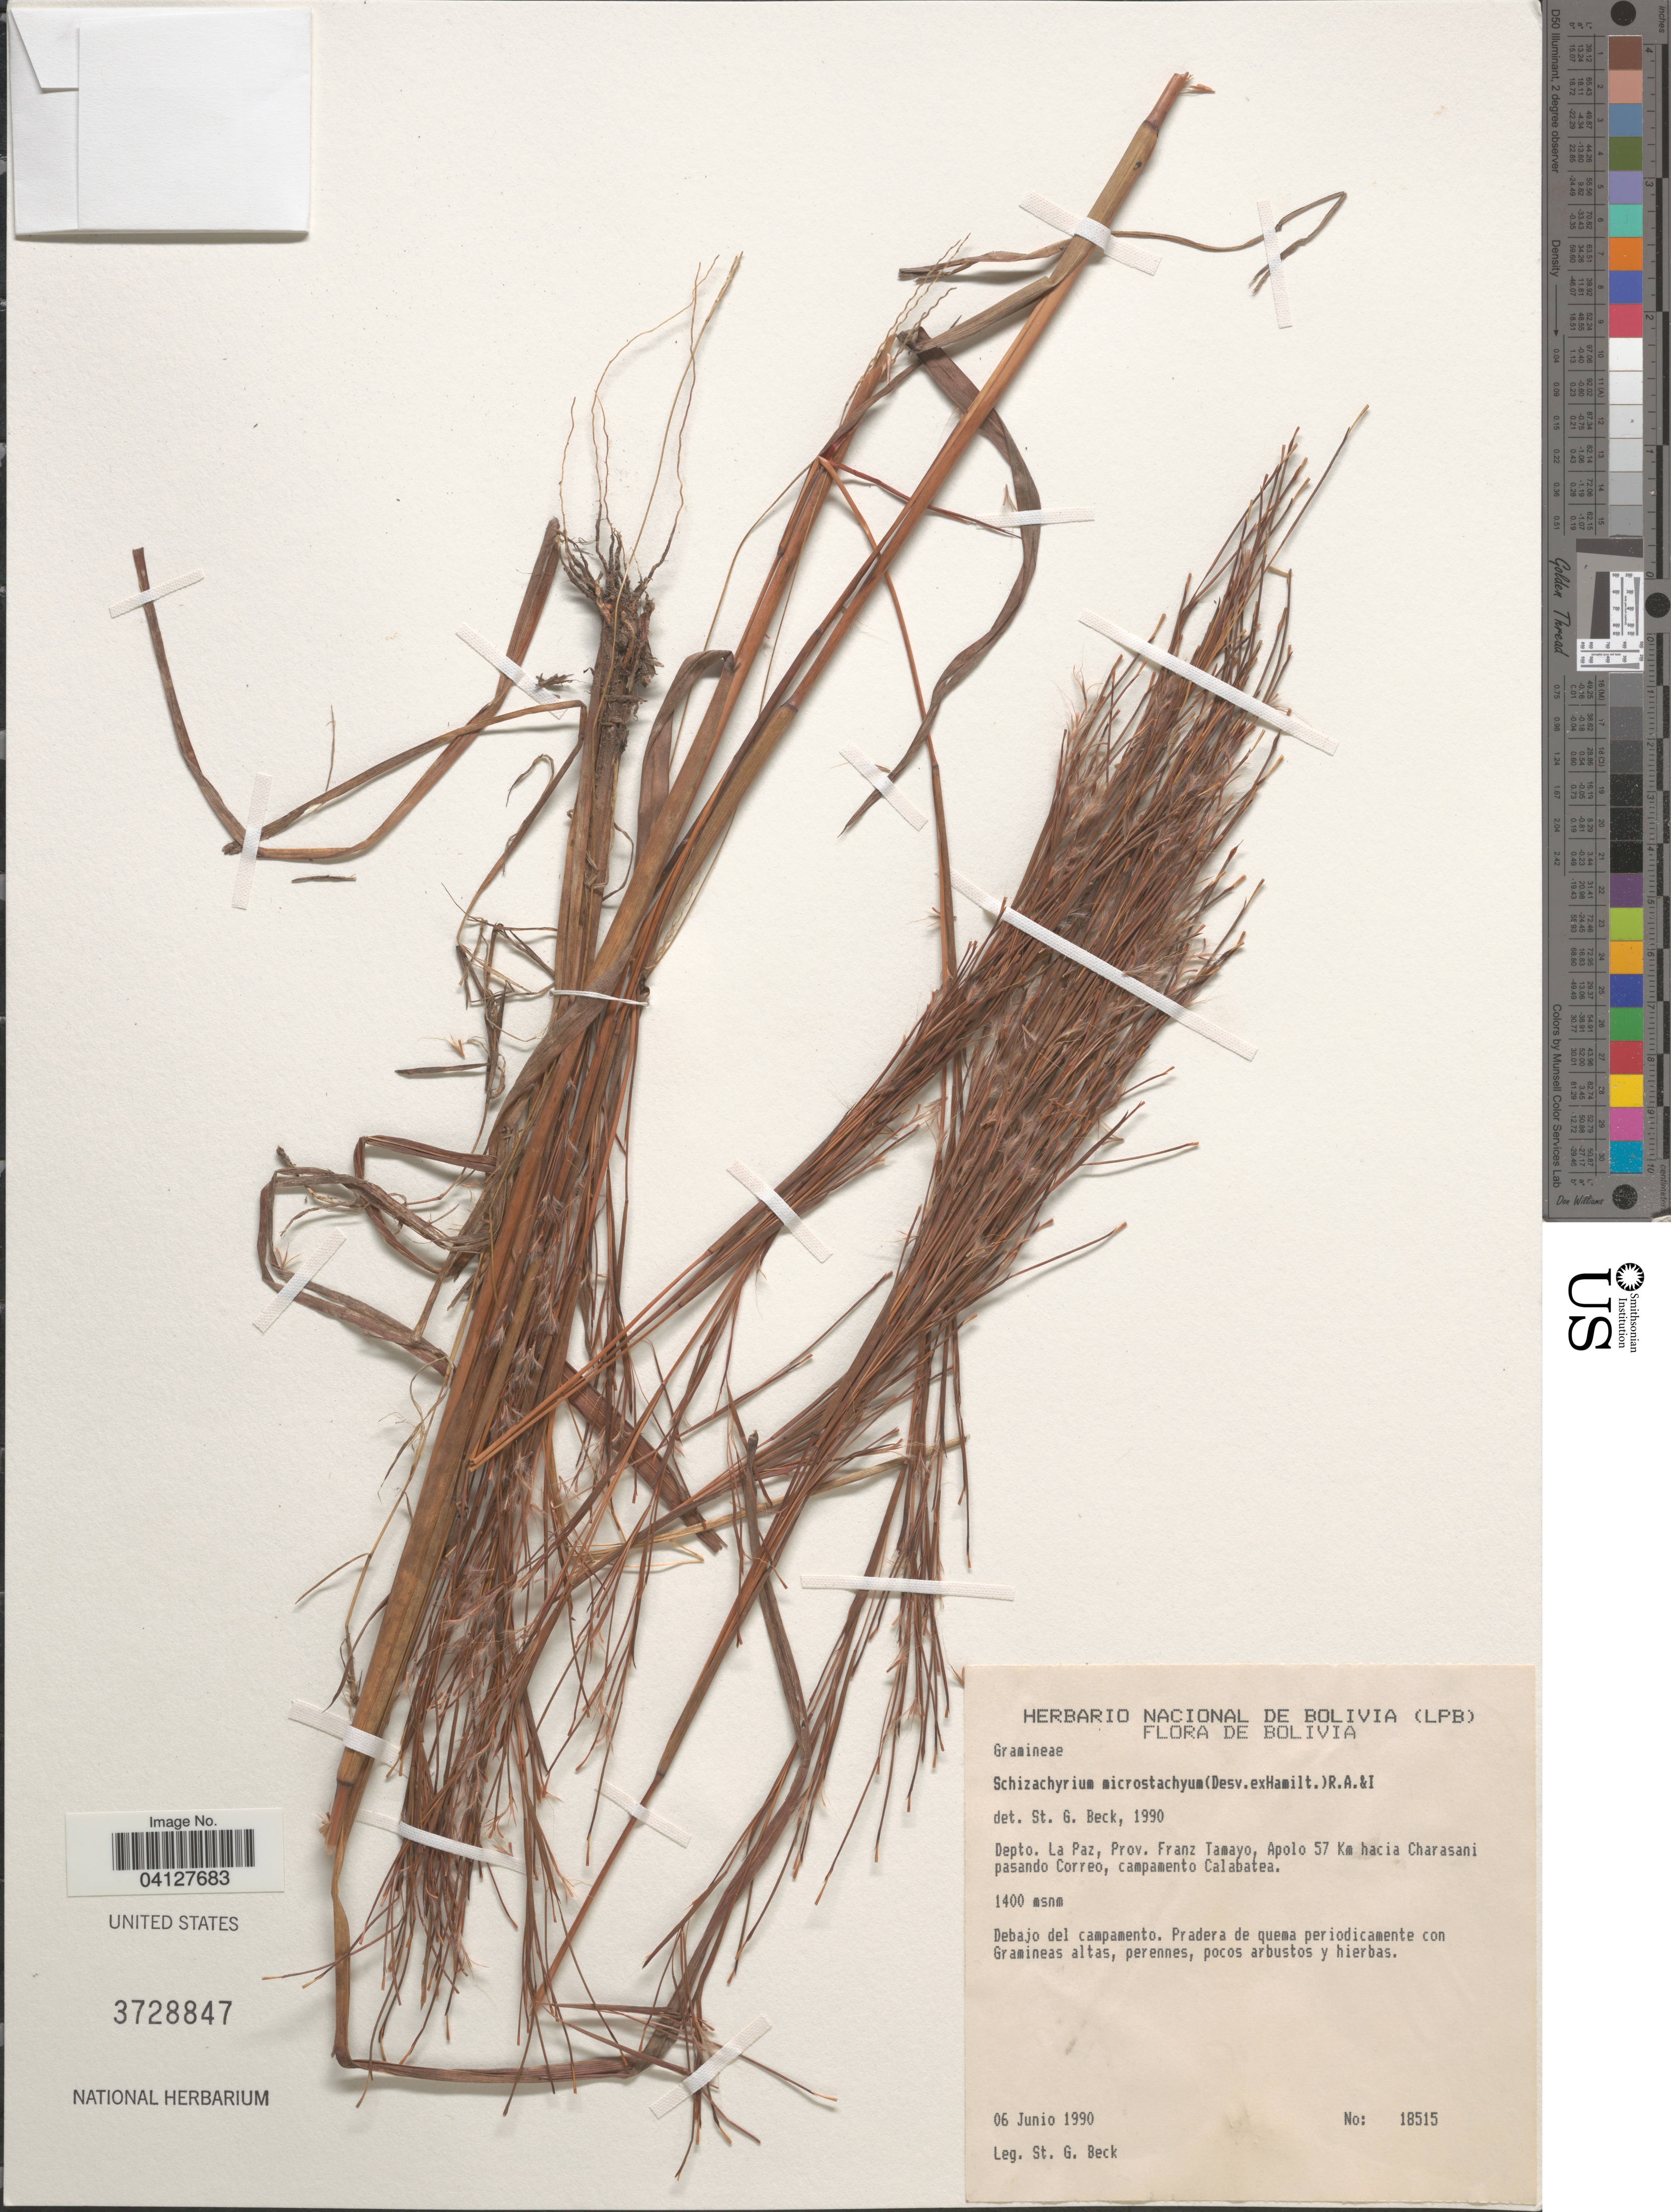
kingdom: Plantae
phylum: Tracheophyta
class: Liliopsida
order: Poales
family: Poaceae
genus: Schizachyrium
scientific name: Schizachyrium microstachyum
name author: (Desv. ex Ham.) Roseng. et al.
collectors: S. G. Beck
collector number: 18515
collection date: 1990-06-06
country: Bolivia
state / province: La Paz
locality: Depto. La Paz, Prov. Franz Tamayo, Apolo 57 Km hacia Charasani pasando Correo, campamento Calabatea.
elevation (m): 1400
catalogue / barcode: US 3728847